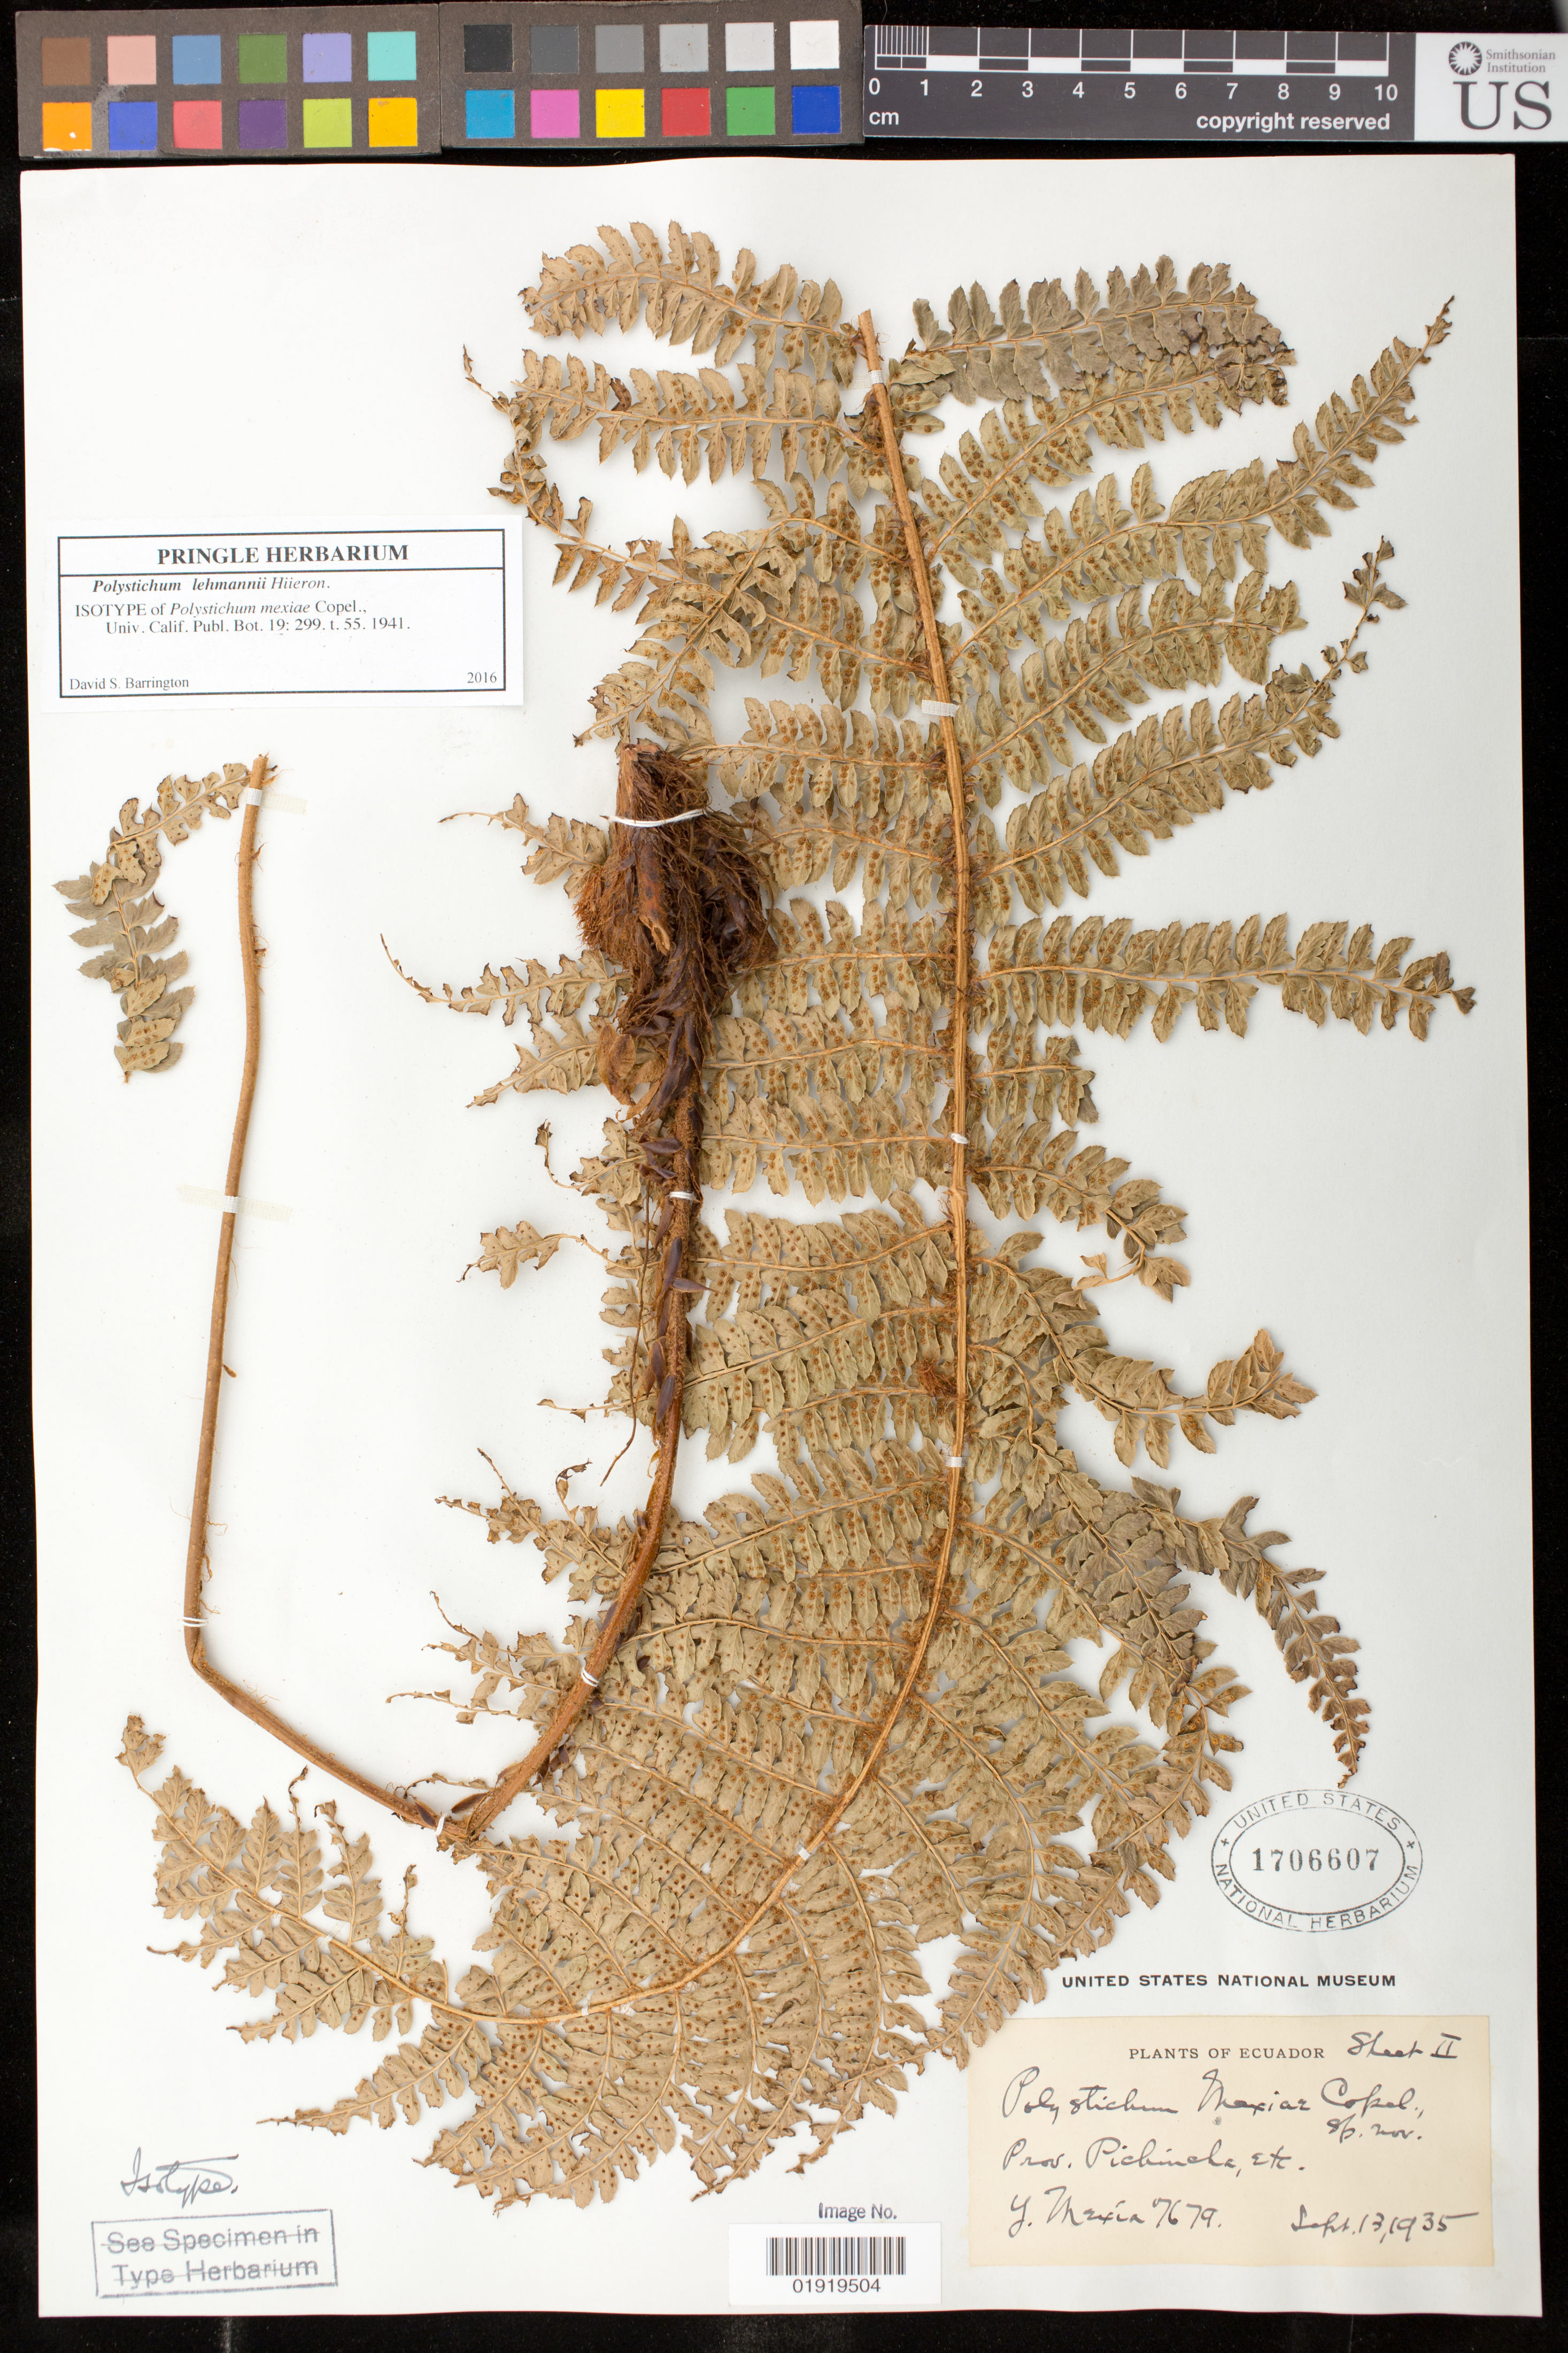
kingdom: Plantae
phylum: Tracheophyta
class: Polypodiopsida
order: Polypodiales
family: Dryopteridaceae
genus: Polystichum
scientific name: Polystichum mexiae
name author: Copel.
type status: Isotype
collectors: Y. Mexia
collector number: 7679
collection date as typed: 13 Sep 1935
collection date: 1935-09-13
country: Ecuador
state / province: Pichincha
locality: Canton Quito, road Nono to Gualea, crest to right of road.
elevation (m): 3200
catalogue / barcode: US 1706607